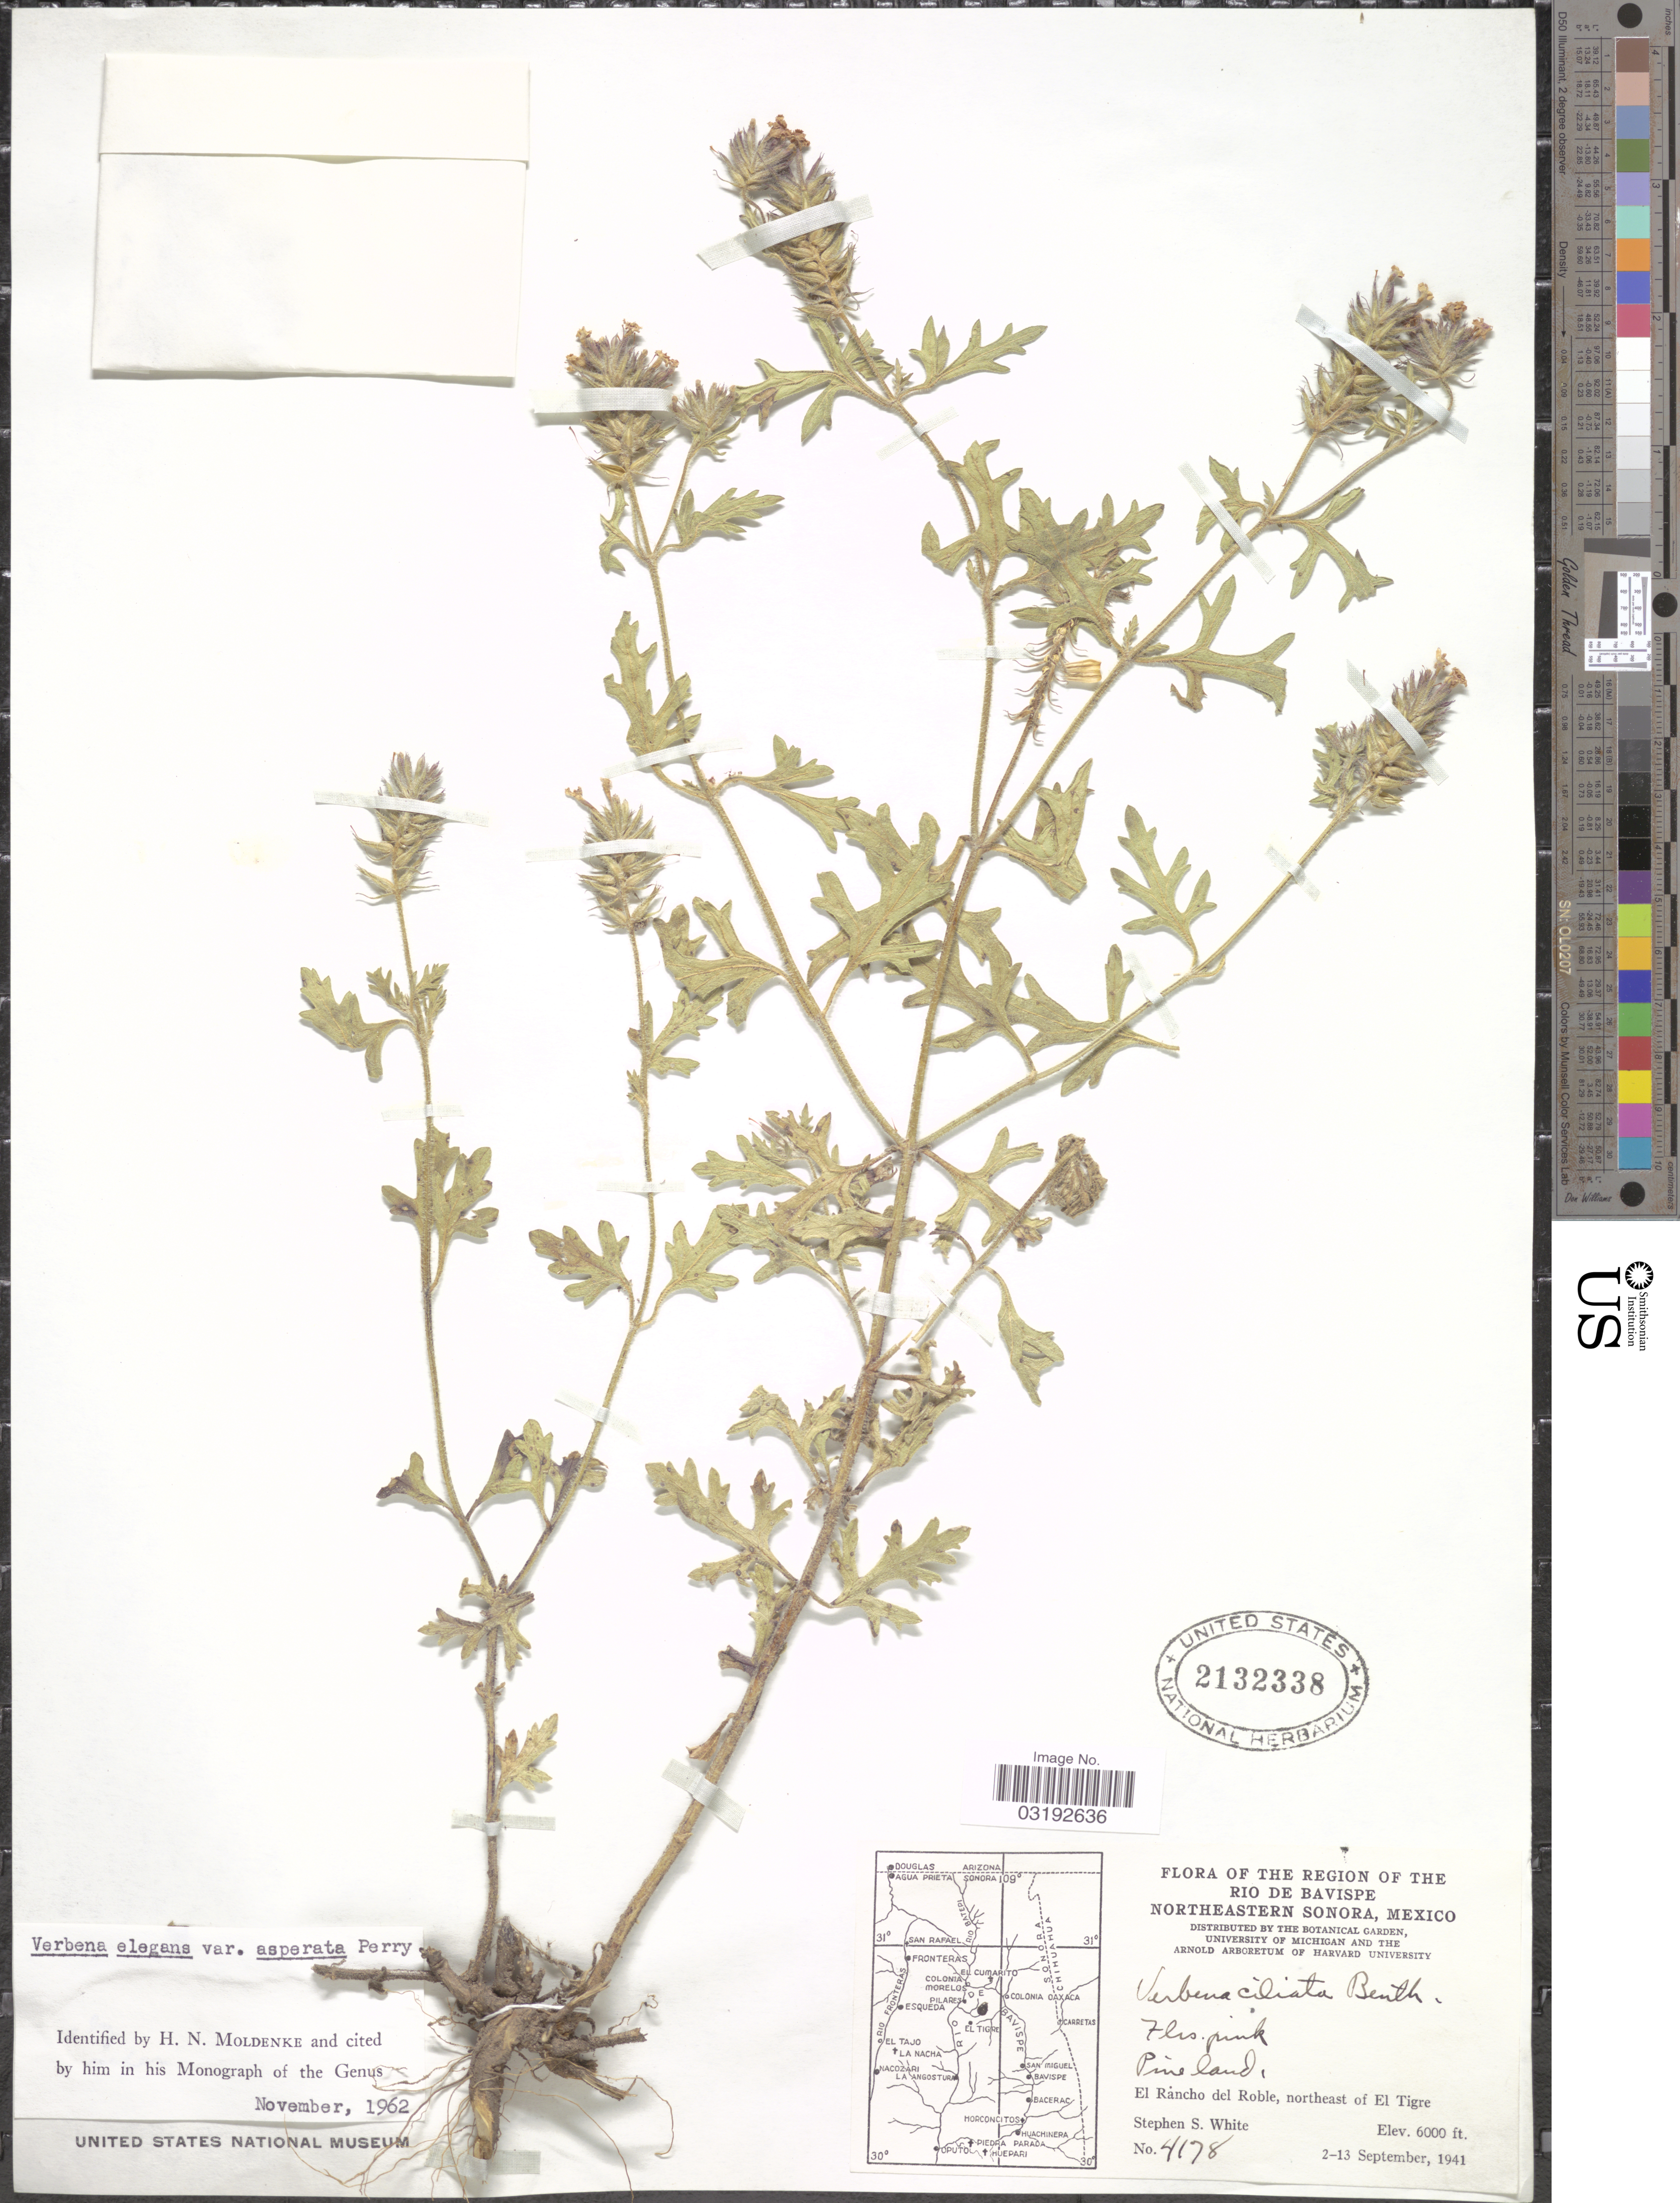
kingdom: Plantae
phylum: Tracheophyta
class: Magnoliopsida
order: Lamiales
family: Verbenaceae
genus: Verbena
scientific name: Verbena ambrosiifolia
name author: Rydb. ex Small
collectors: S. S. White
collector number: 4178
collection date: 1941-09-02/1941-09-13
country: Mexico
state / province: Sonora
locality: The Region of the Rio de Bavispe. Northeastern Sonora. Pine land. El Rancho del Roble, northeast of El Tigre.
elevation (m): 1829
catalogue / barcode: US 2132338